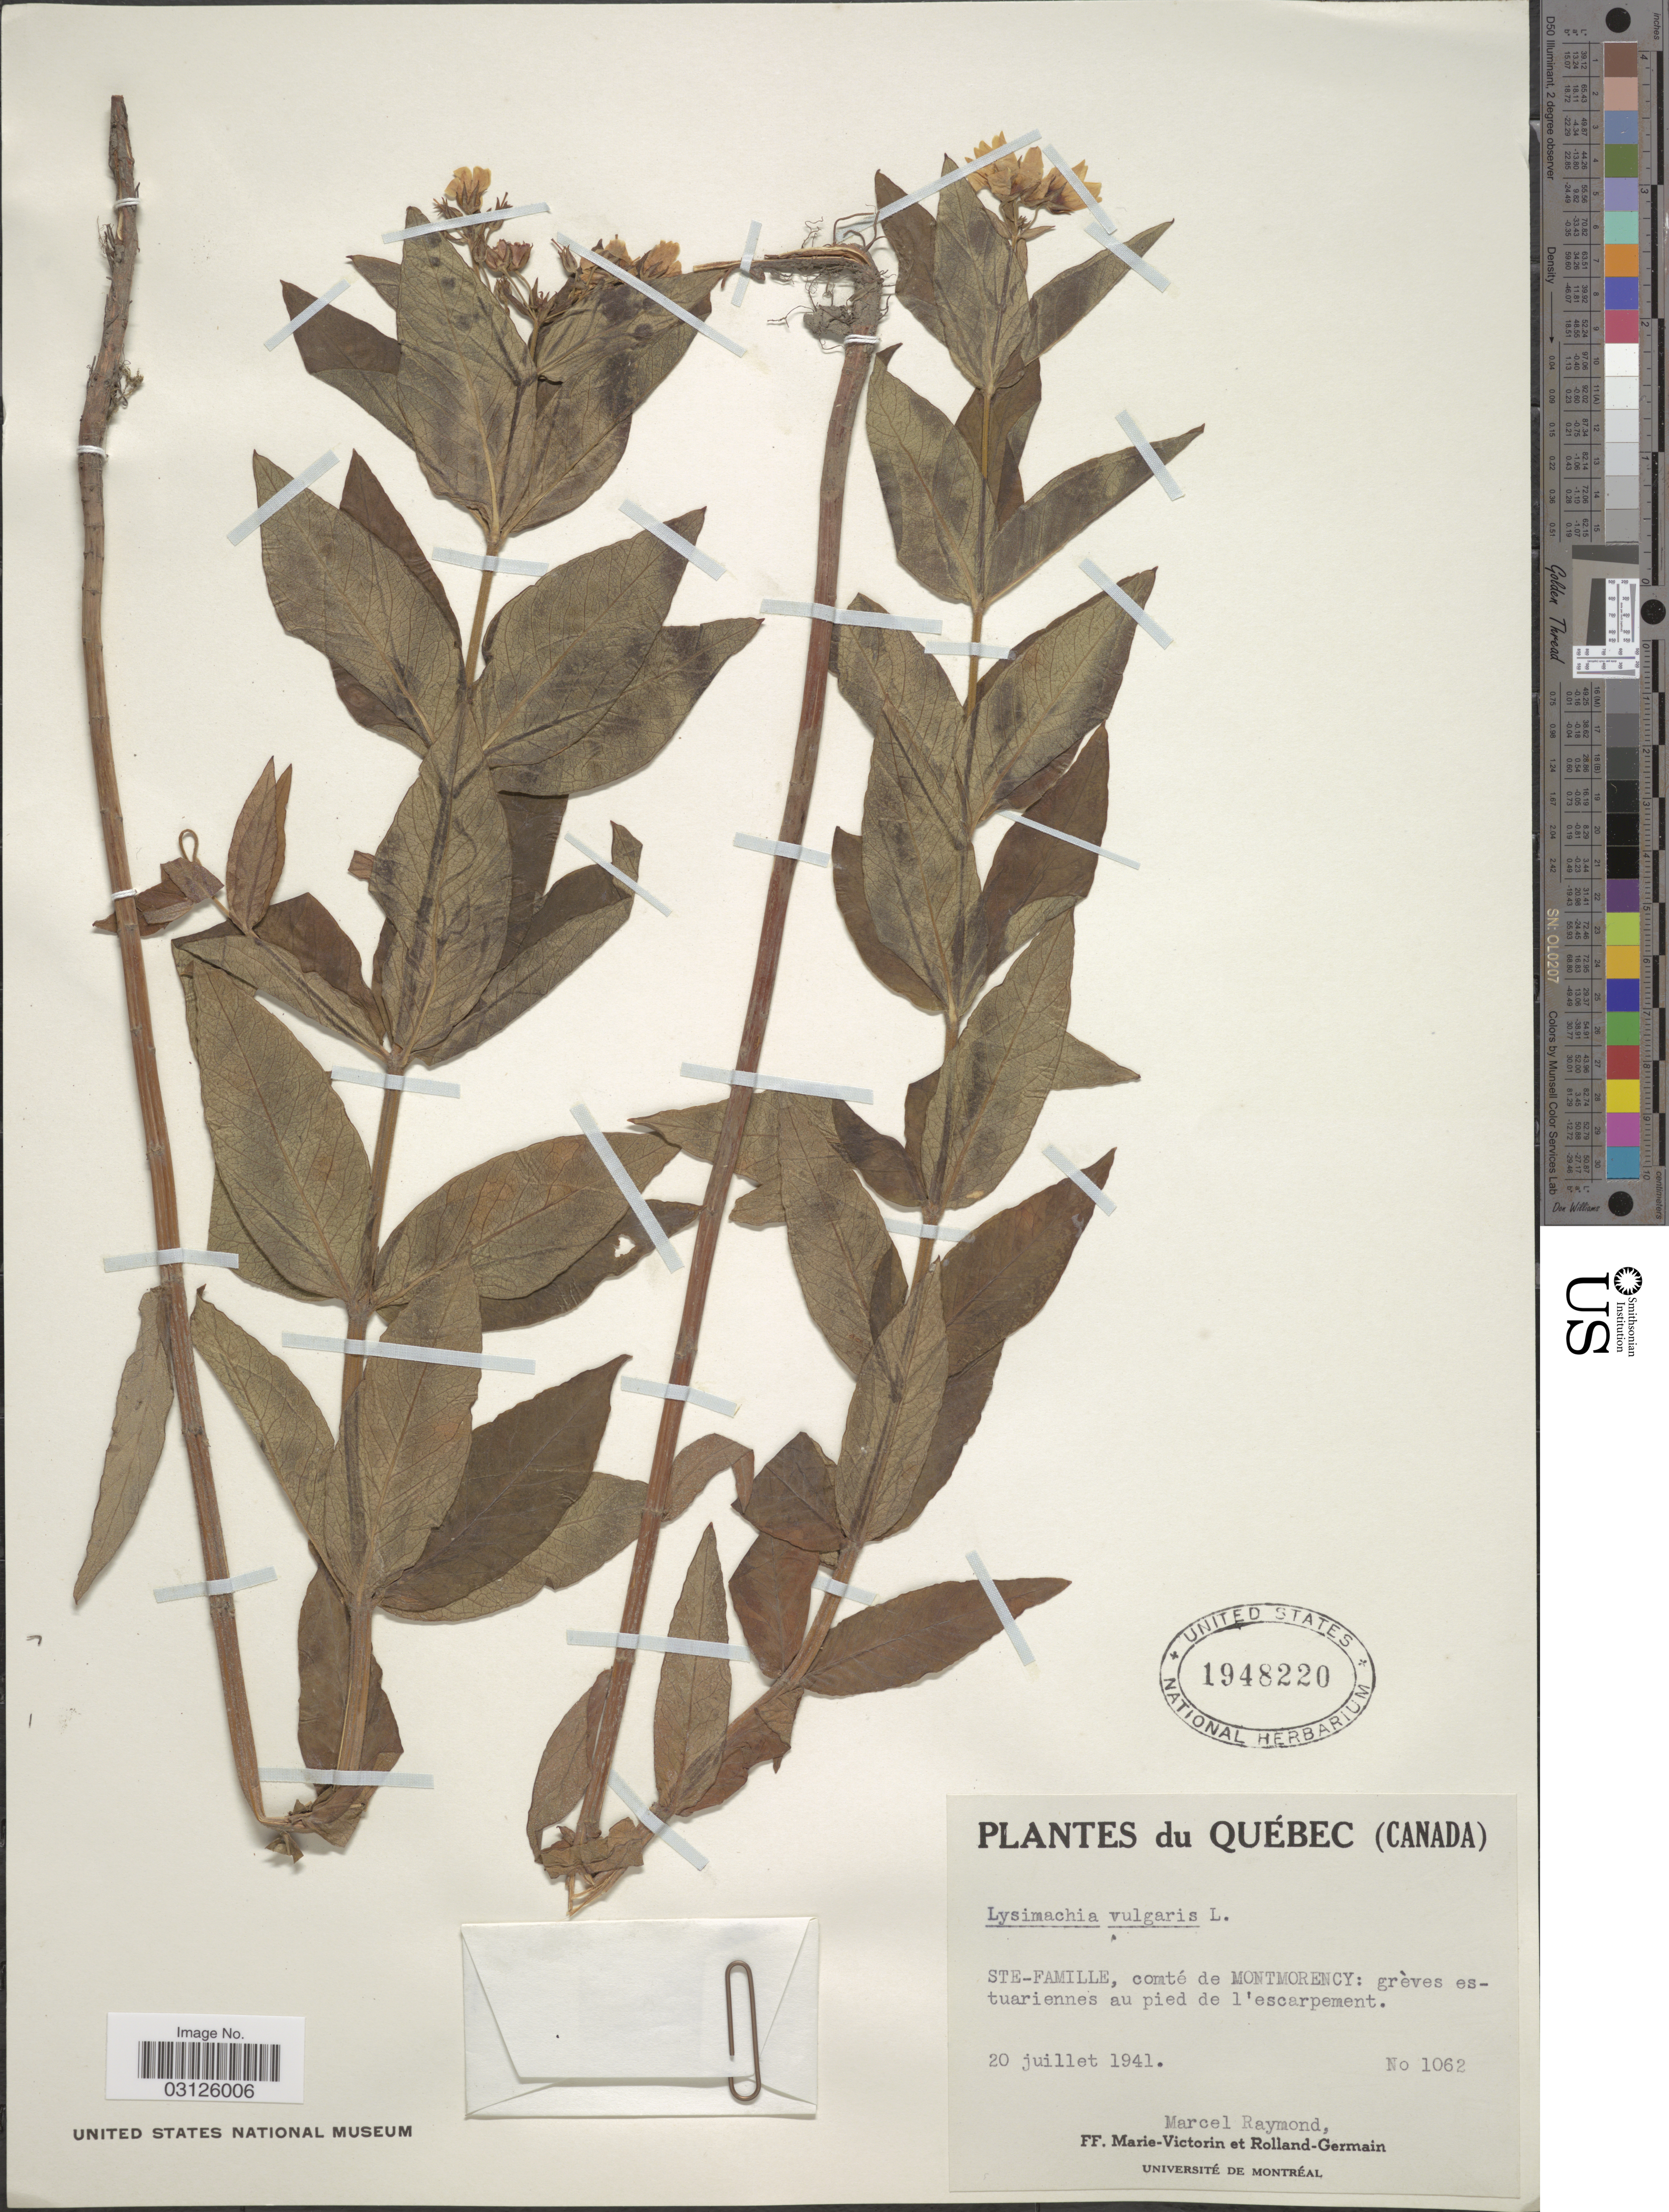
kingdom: Plantae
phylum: Tracheophyta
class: Magnoliopsida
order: Ericales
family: Primulaceae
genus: Lysimachia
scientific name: Lysimachia vulgaris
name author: L.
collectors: M. Raymond, F. Marie-Victorin & Rolland-Germain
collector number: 1062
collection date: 1941-07-20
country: Canada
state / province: Quebec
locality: Ste-Famille, comté de Montmorency.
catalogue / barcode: US 1948220